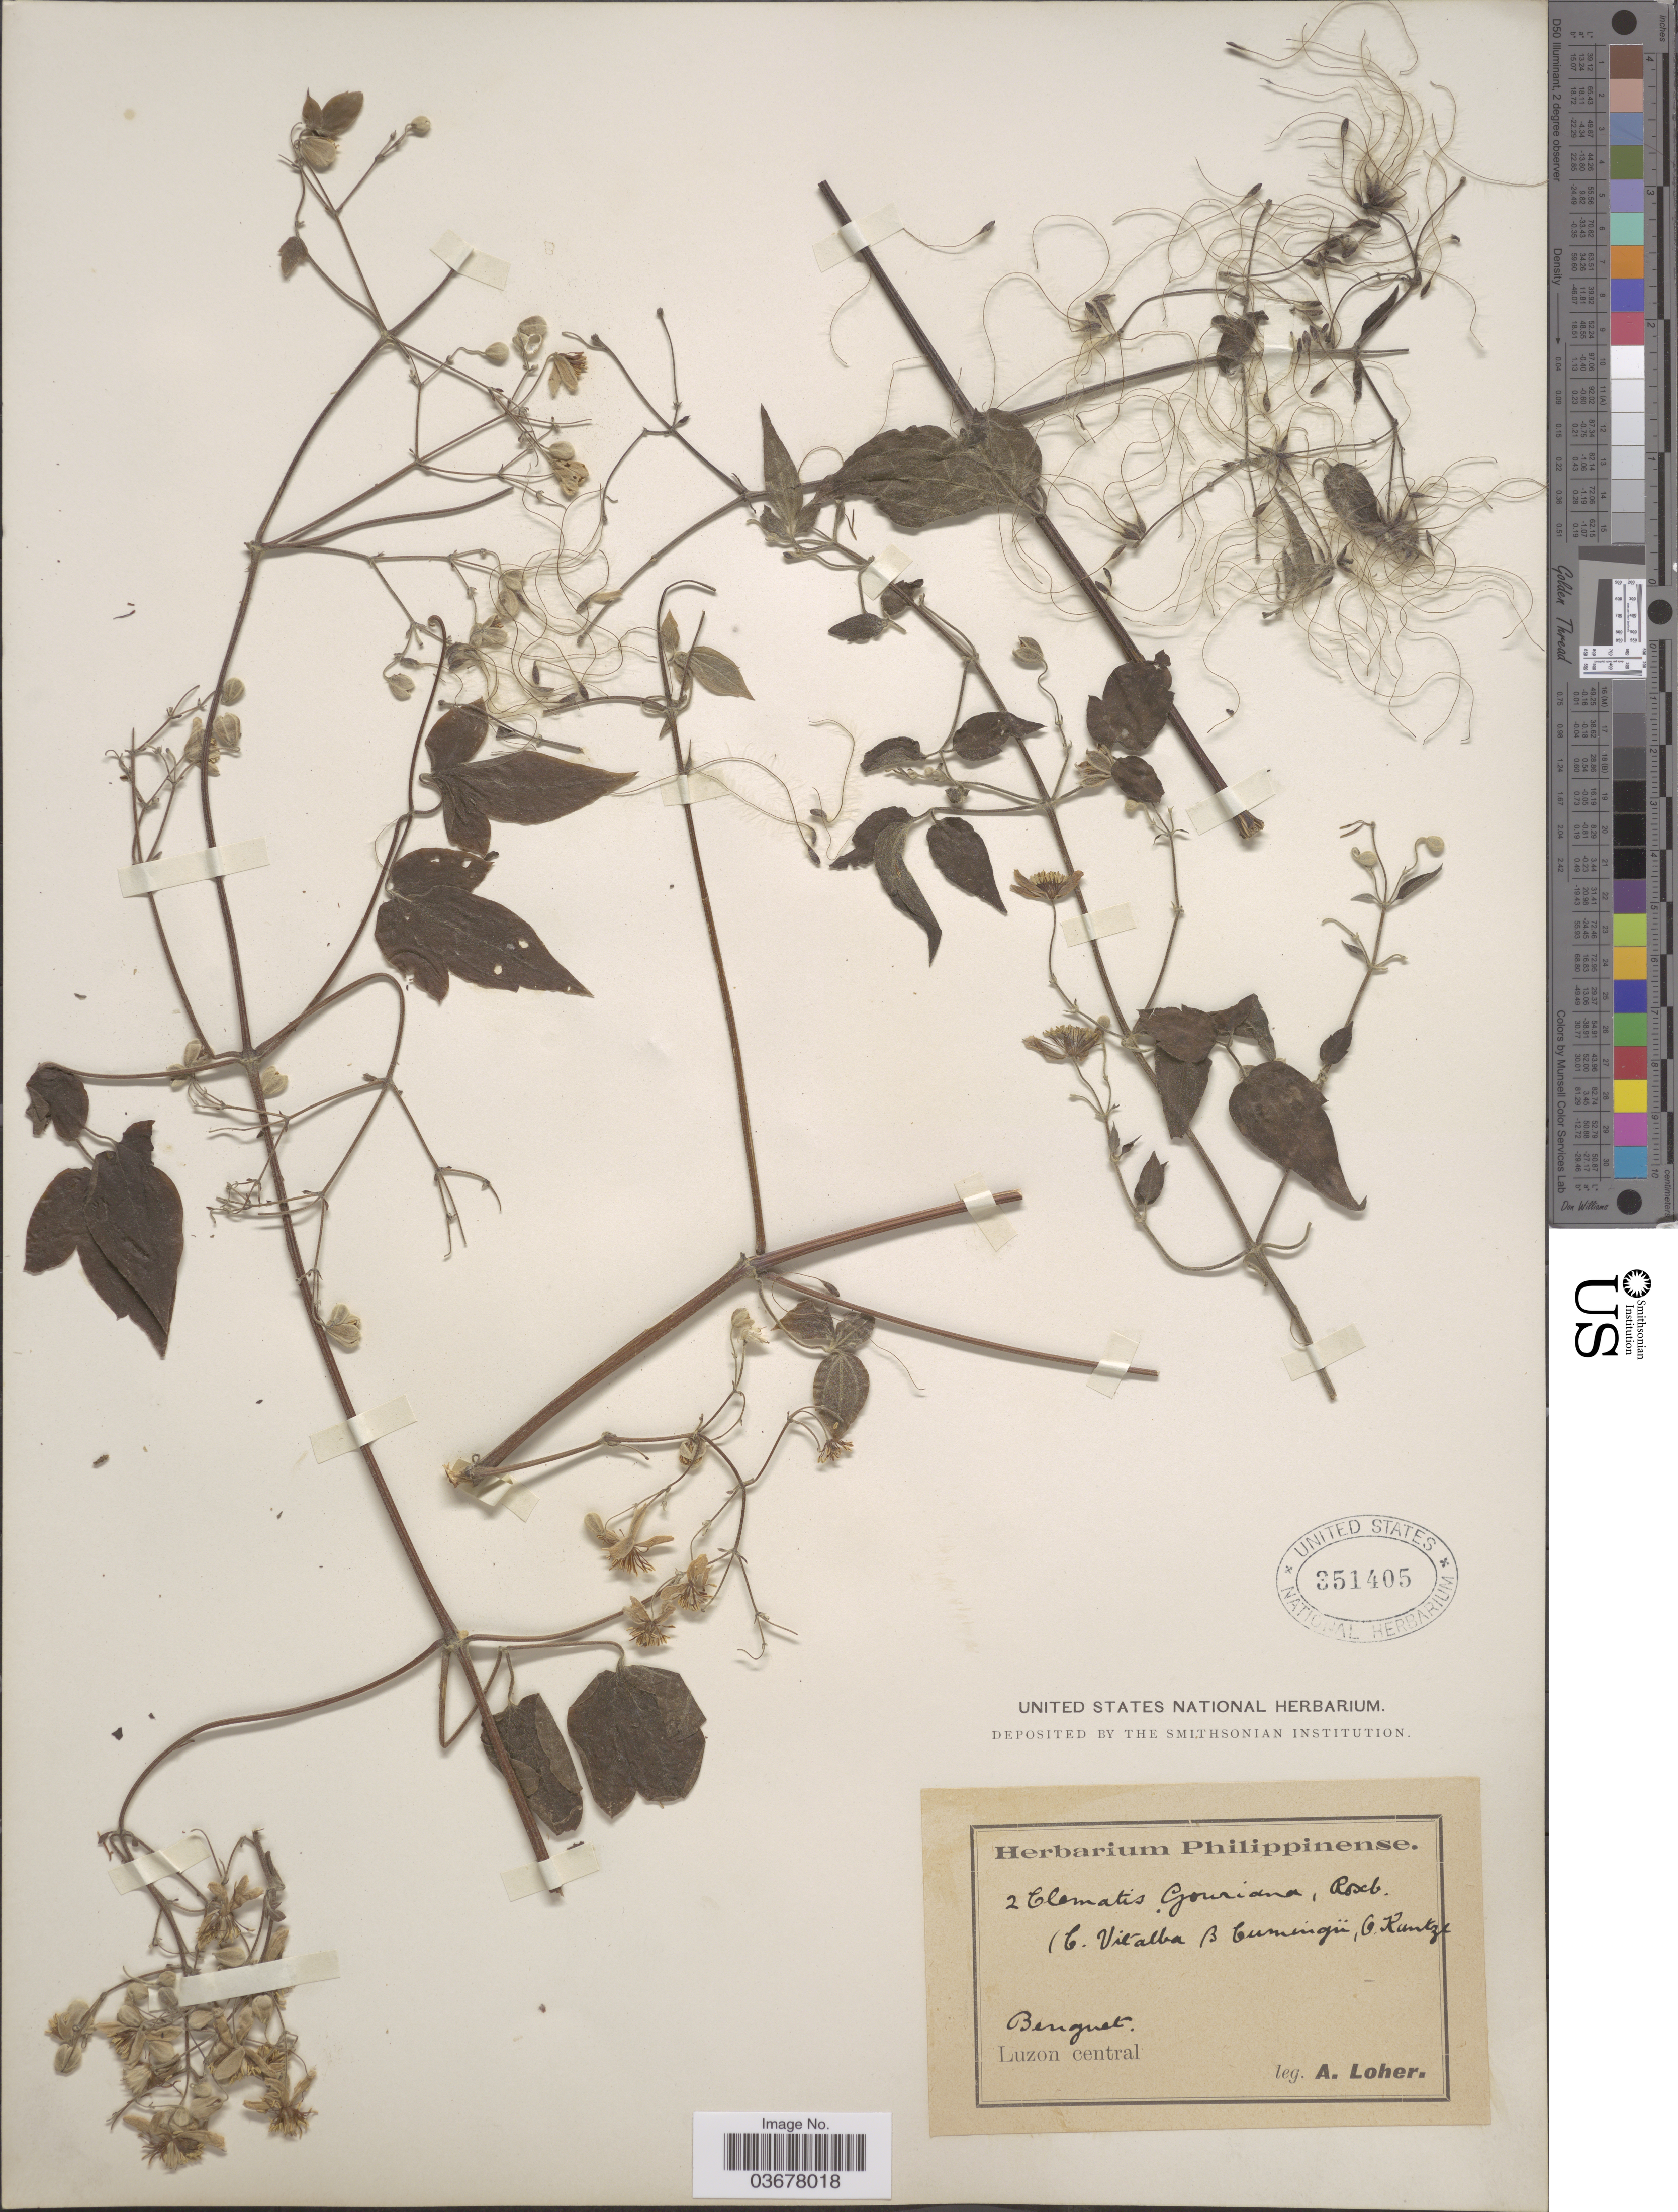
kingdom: Plantae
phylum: Tracheophyta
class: Magnoliopsida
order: Ranunculales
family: Ranunculaceae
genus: Clematis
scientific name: Clematis gouriana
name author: Roxb. ex DC.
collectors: A. Loher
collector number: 2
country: Philippines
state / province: Central Luzon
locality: Benguet. Luzon Central.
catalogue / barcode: US 351405